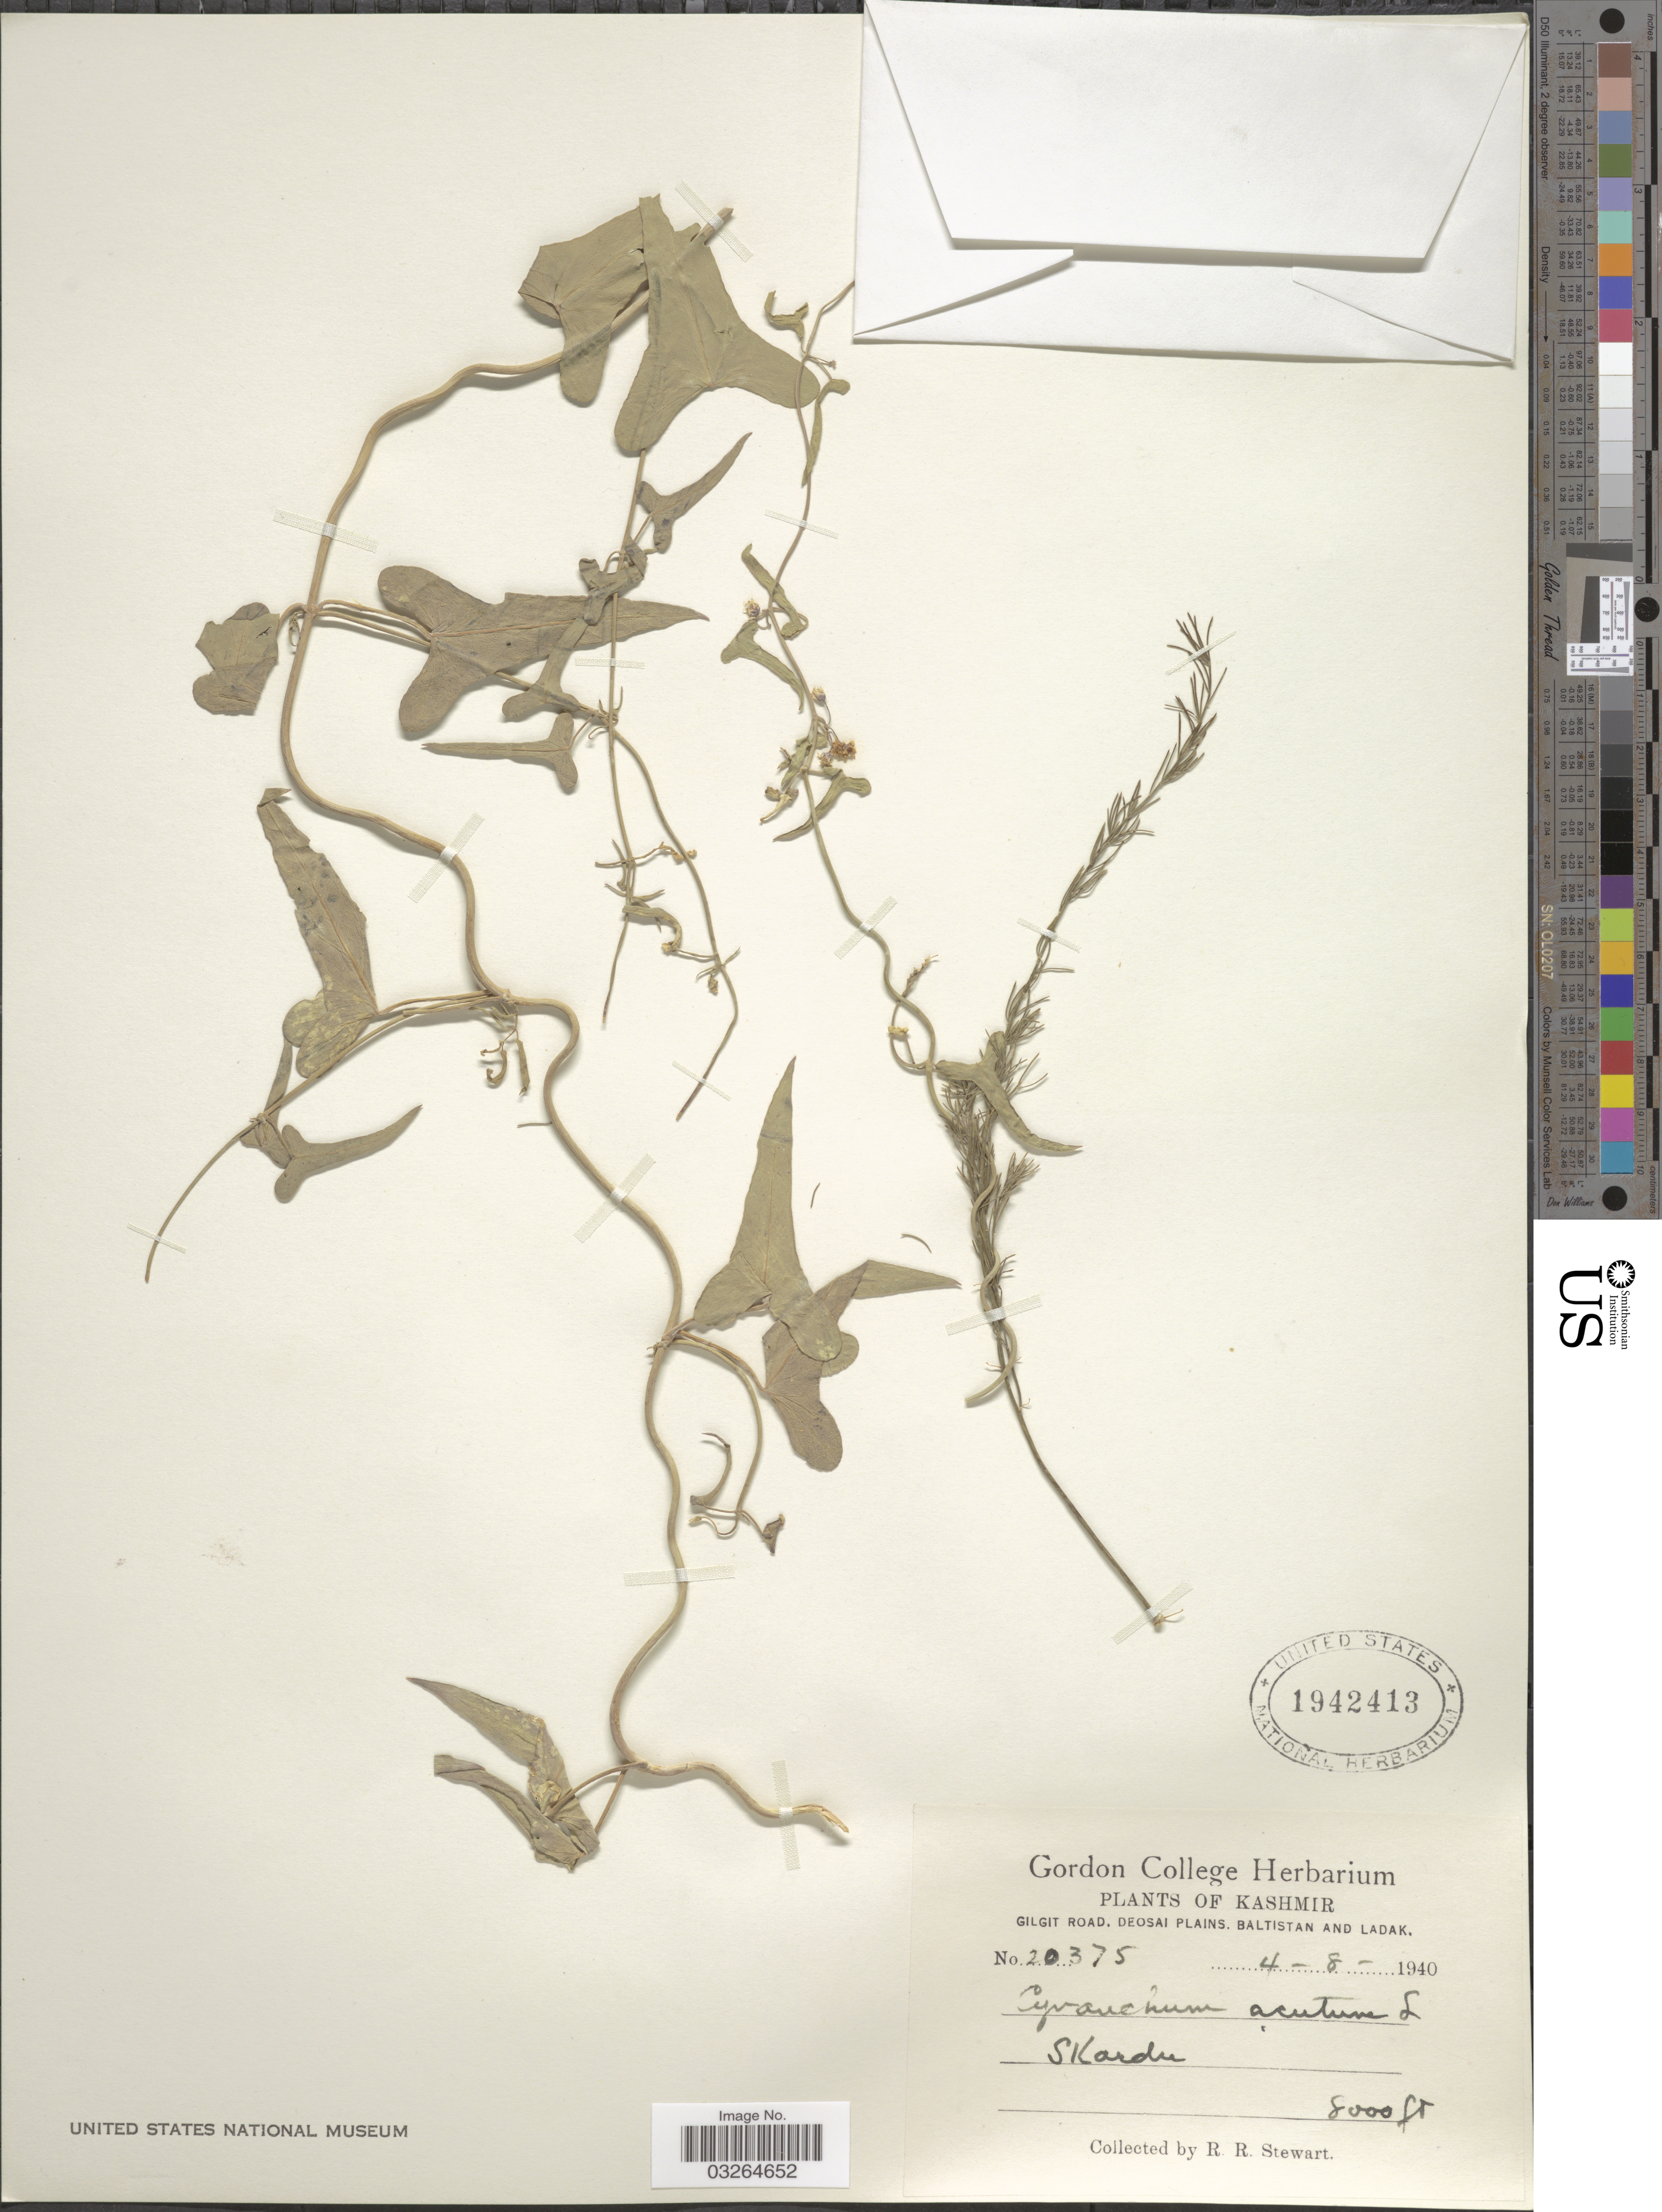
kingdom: Plantae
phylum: Tracheophyta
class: Magnoliopsida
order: Gentianales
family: Apocynaceae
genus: Cynanchum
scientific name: Cynanchum acutum subsp. sibiricum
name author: (Willd.) Rech. f.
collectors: R. Stewart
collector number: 20375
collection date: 1940-08-04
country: Pakistan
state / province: Gilgit-Baltistan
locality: Gilgit Road, Deosai Plains, Baltistan and Ladak. Skardu.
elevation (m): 2438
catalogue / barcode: US 1942413